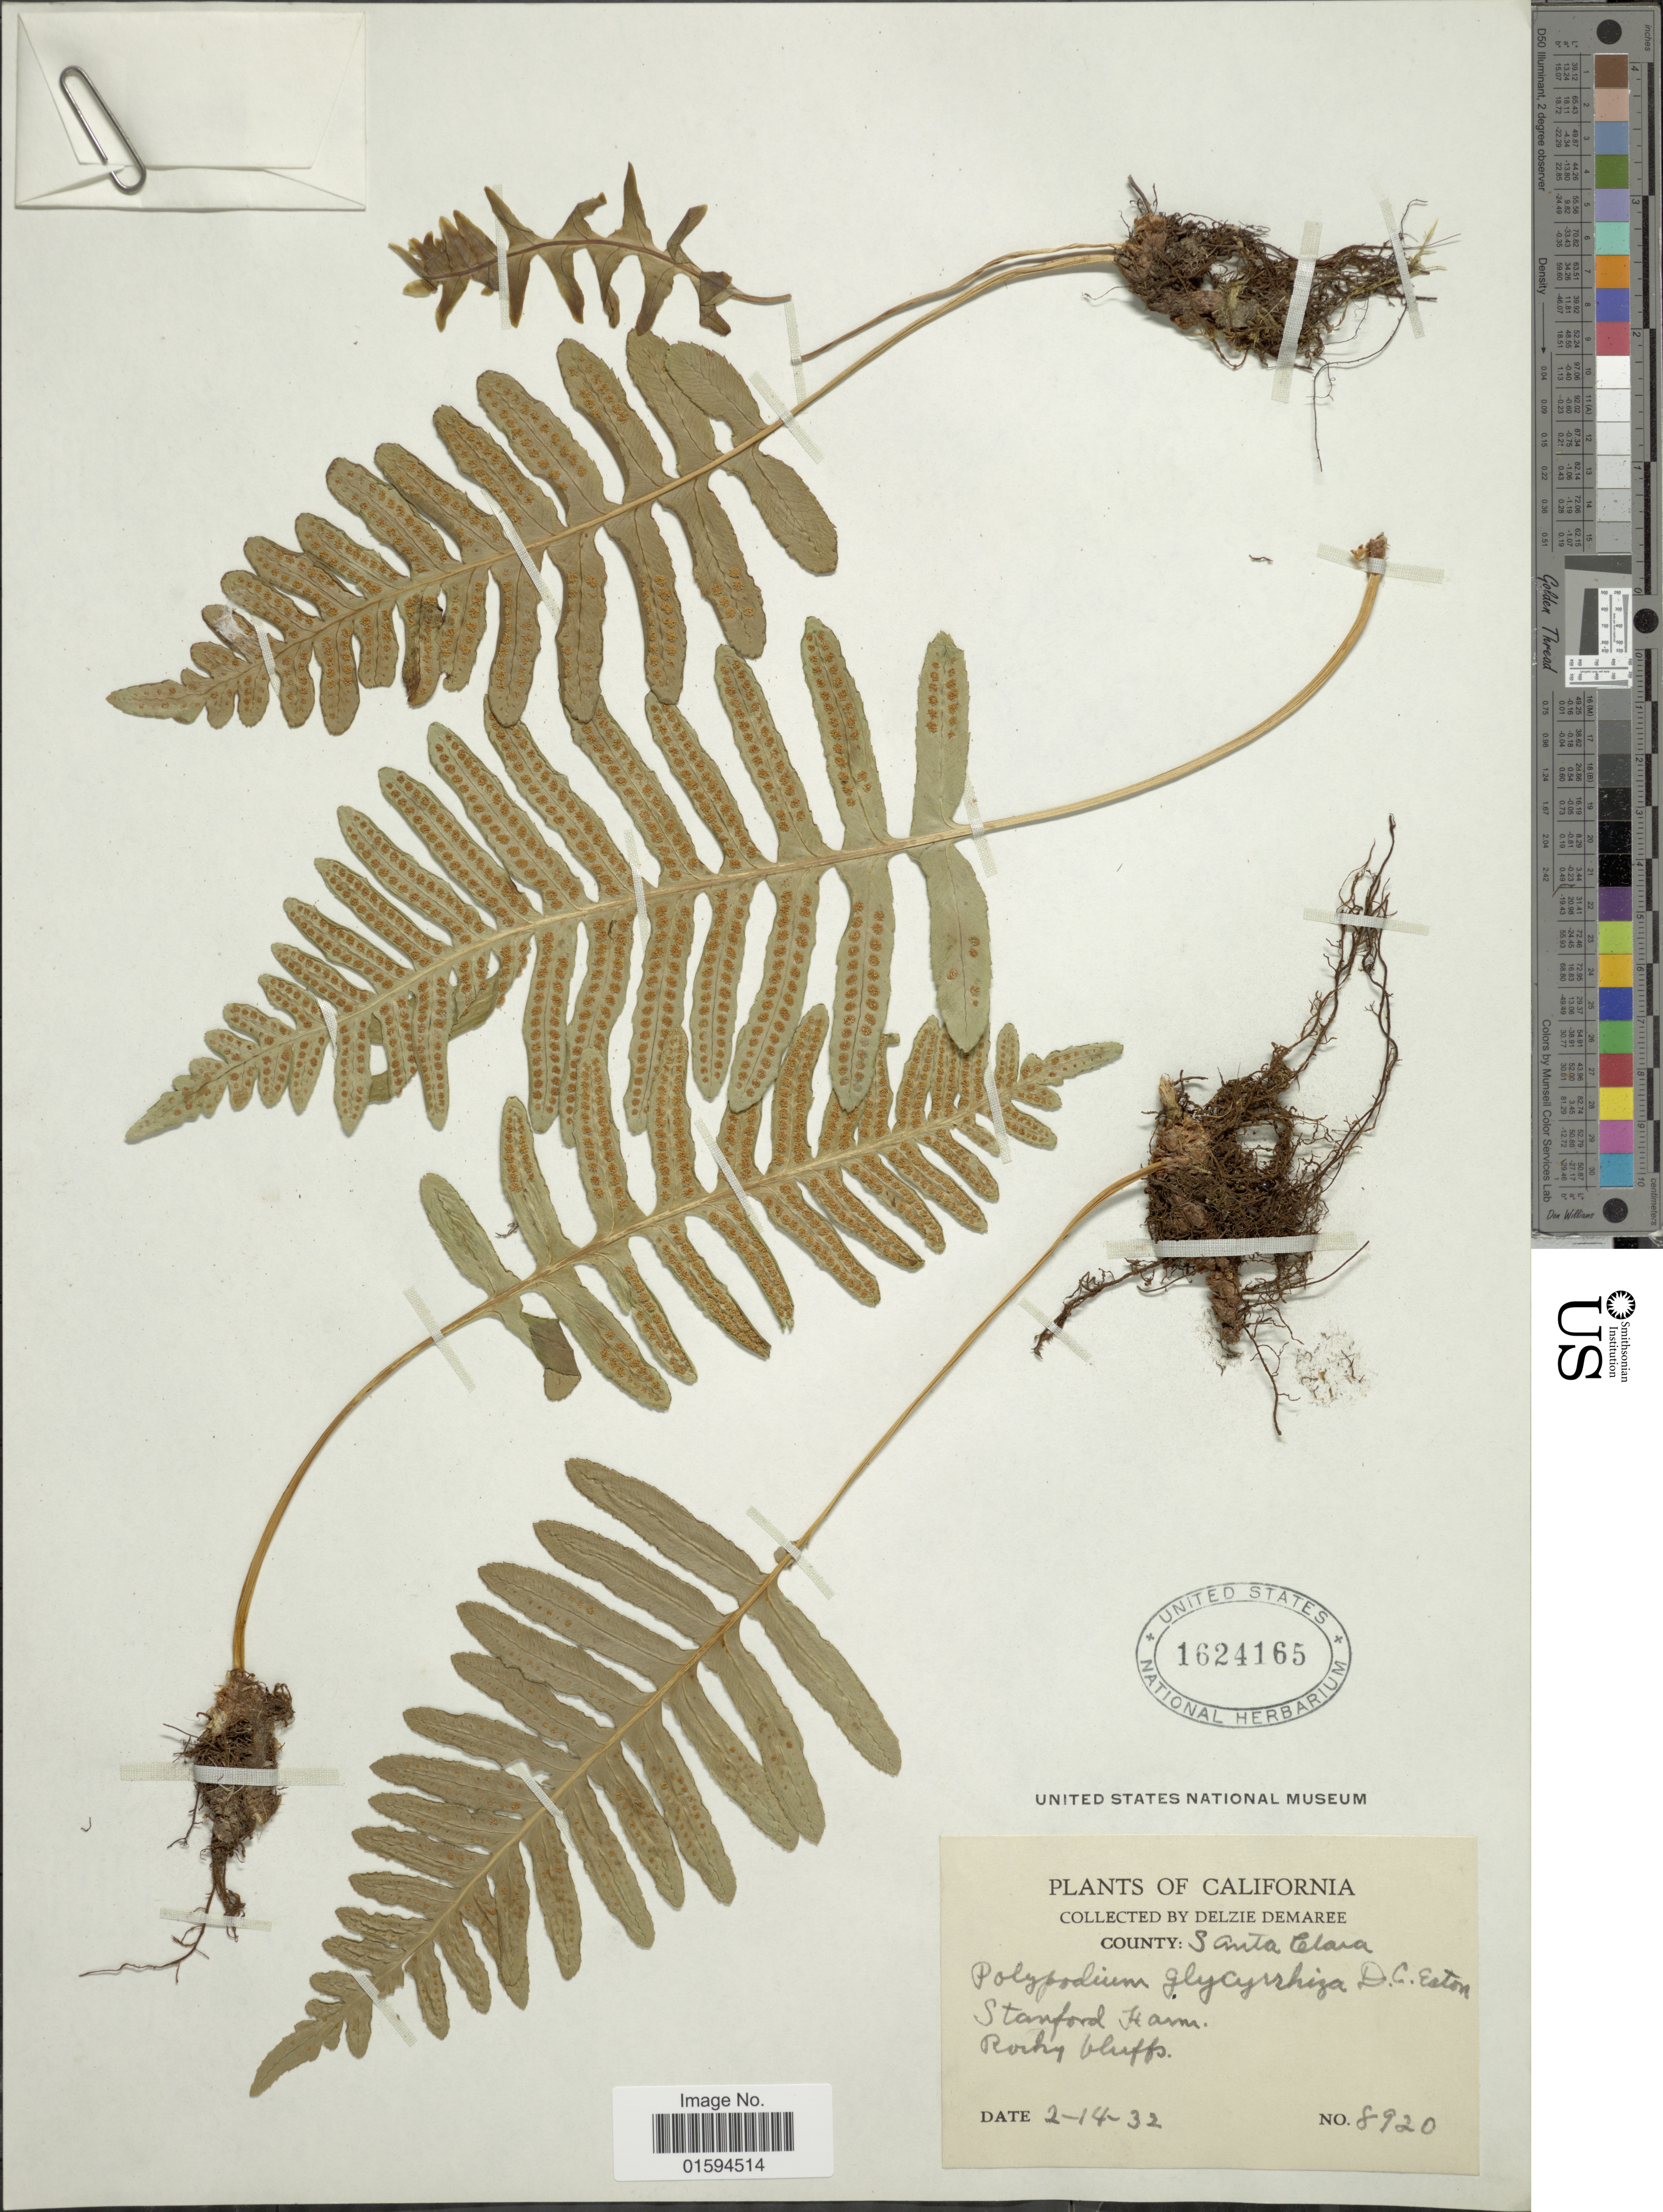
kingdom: Plantae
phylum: Tracheophyta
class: Polypodiopsida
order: Polypodiales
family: Polypodiaceae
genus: Polypodium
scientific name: Polypodium californicum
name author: Kaulf.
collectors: D. Demaree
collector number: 8920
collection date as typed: Transcribed d/m/y: 14/2/32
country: United States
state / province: California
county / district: Santa Clara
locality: Santa Clara, Stanford Ham: rocky bluffs.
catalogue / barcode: US 1624165